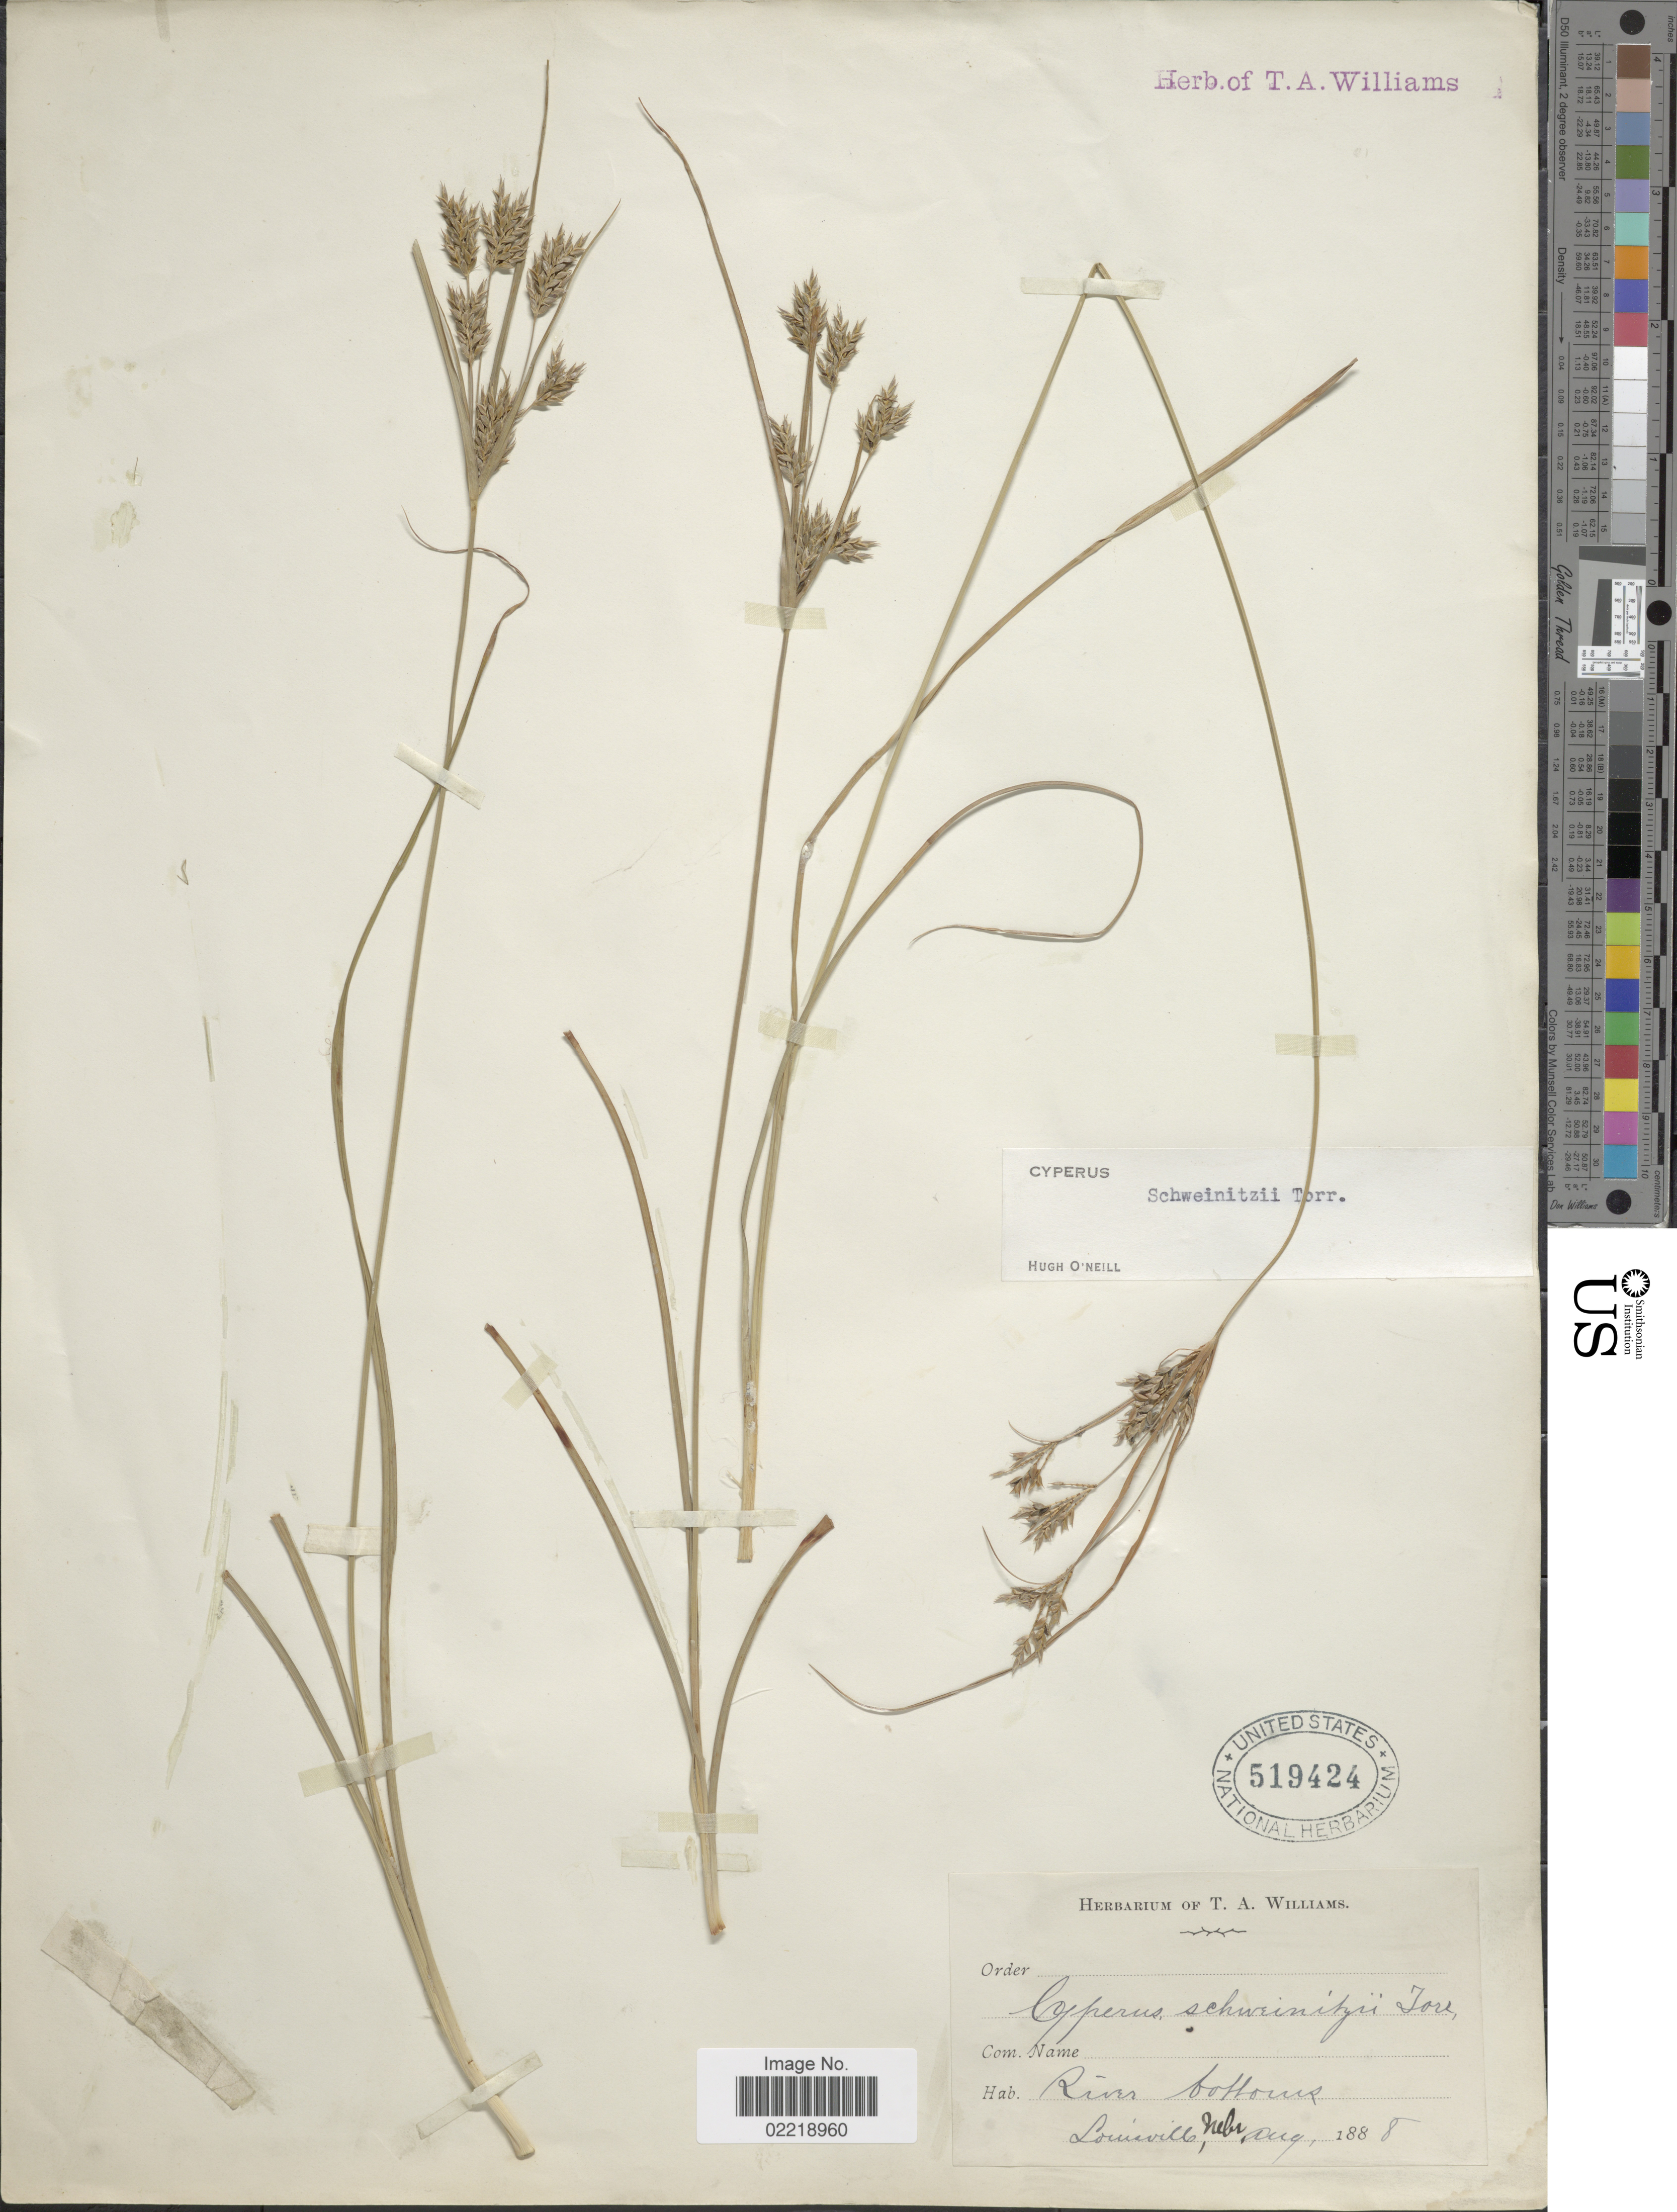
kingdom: Plantae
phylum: Tracheophyta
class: Liliopsida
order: Poales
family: Cyperaceae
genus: Cyperus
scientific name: Cyperus schweinitzii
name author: Torr.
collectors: ex herb. Thos. A. Williams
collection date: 1888-08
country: United States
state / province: Nebraska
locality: River bottoms, Louisville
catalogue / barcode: US 519424